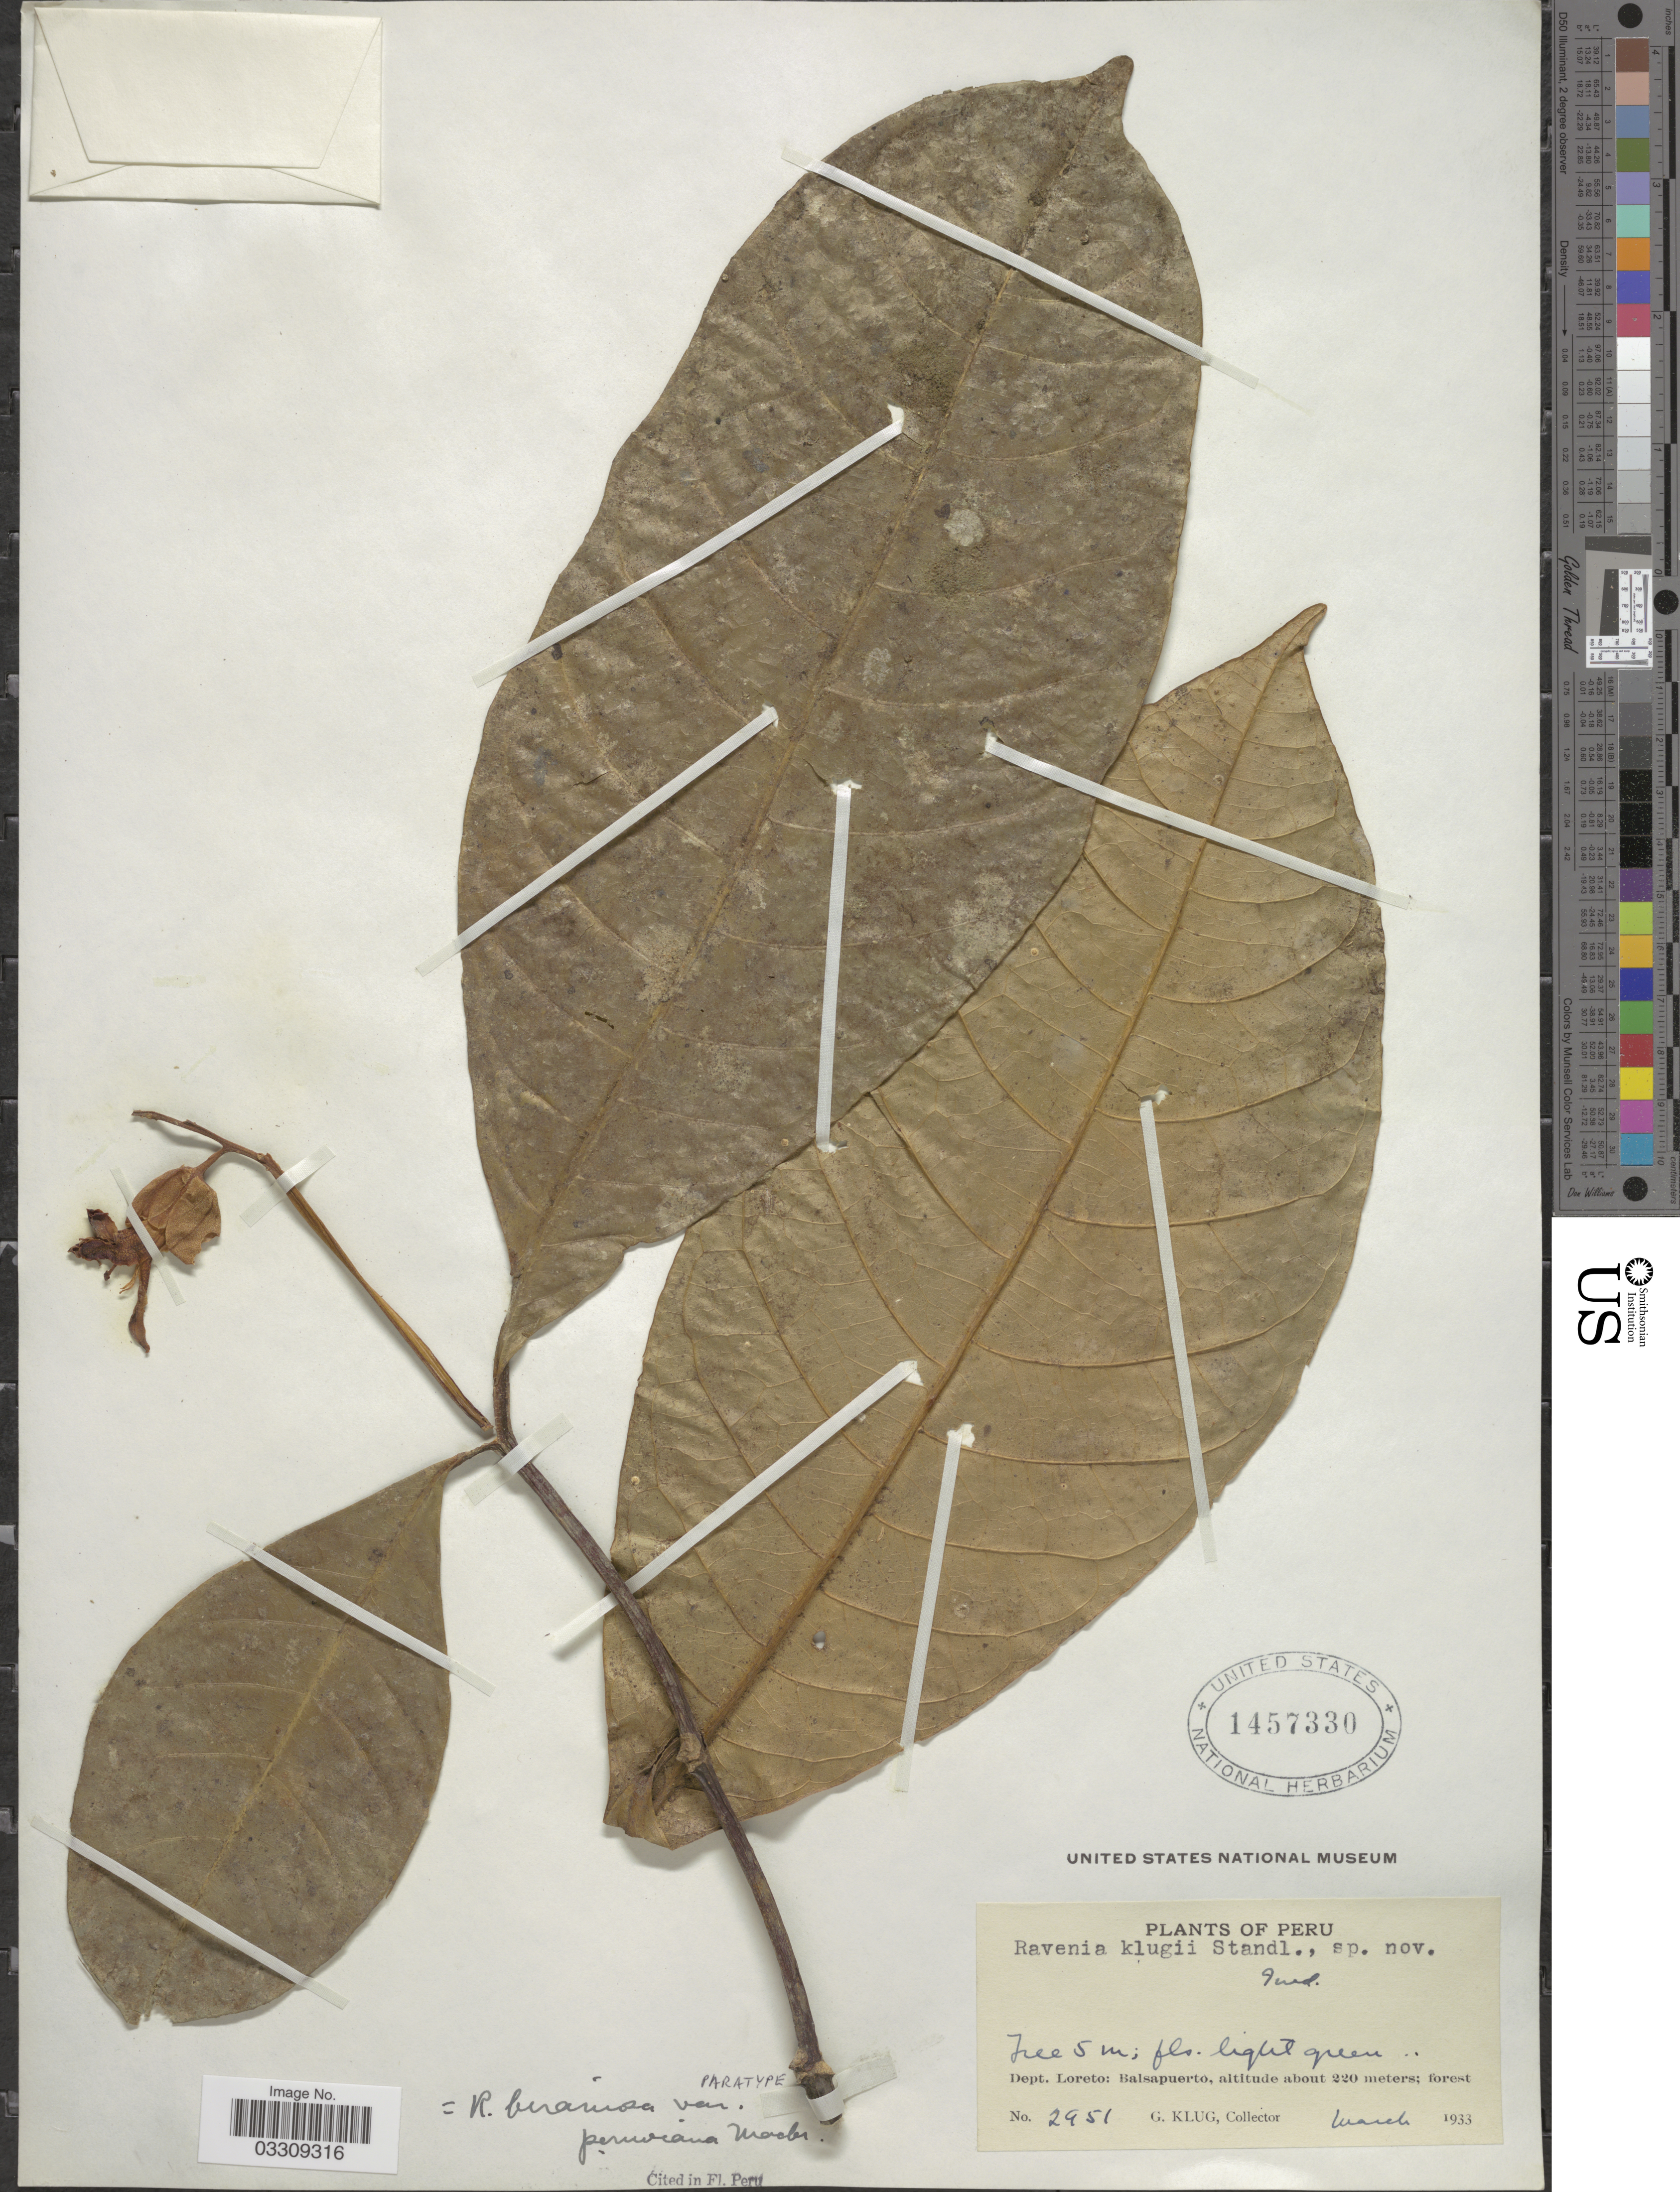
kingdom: Plantae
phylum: Tracheophyta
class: Magnoliopsida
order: Sapindales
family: Rutaceae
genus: Ravenia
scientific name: Ravenia biramosa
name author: Ducke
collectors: G. Klug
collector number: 2951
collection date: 1933-03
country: Peru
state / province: Loreto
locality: Dept. Loreto: Balsapuerto.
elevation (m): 220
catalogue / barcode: US 1457330